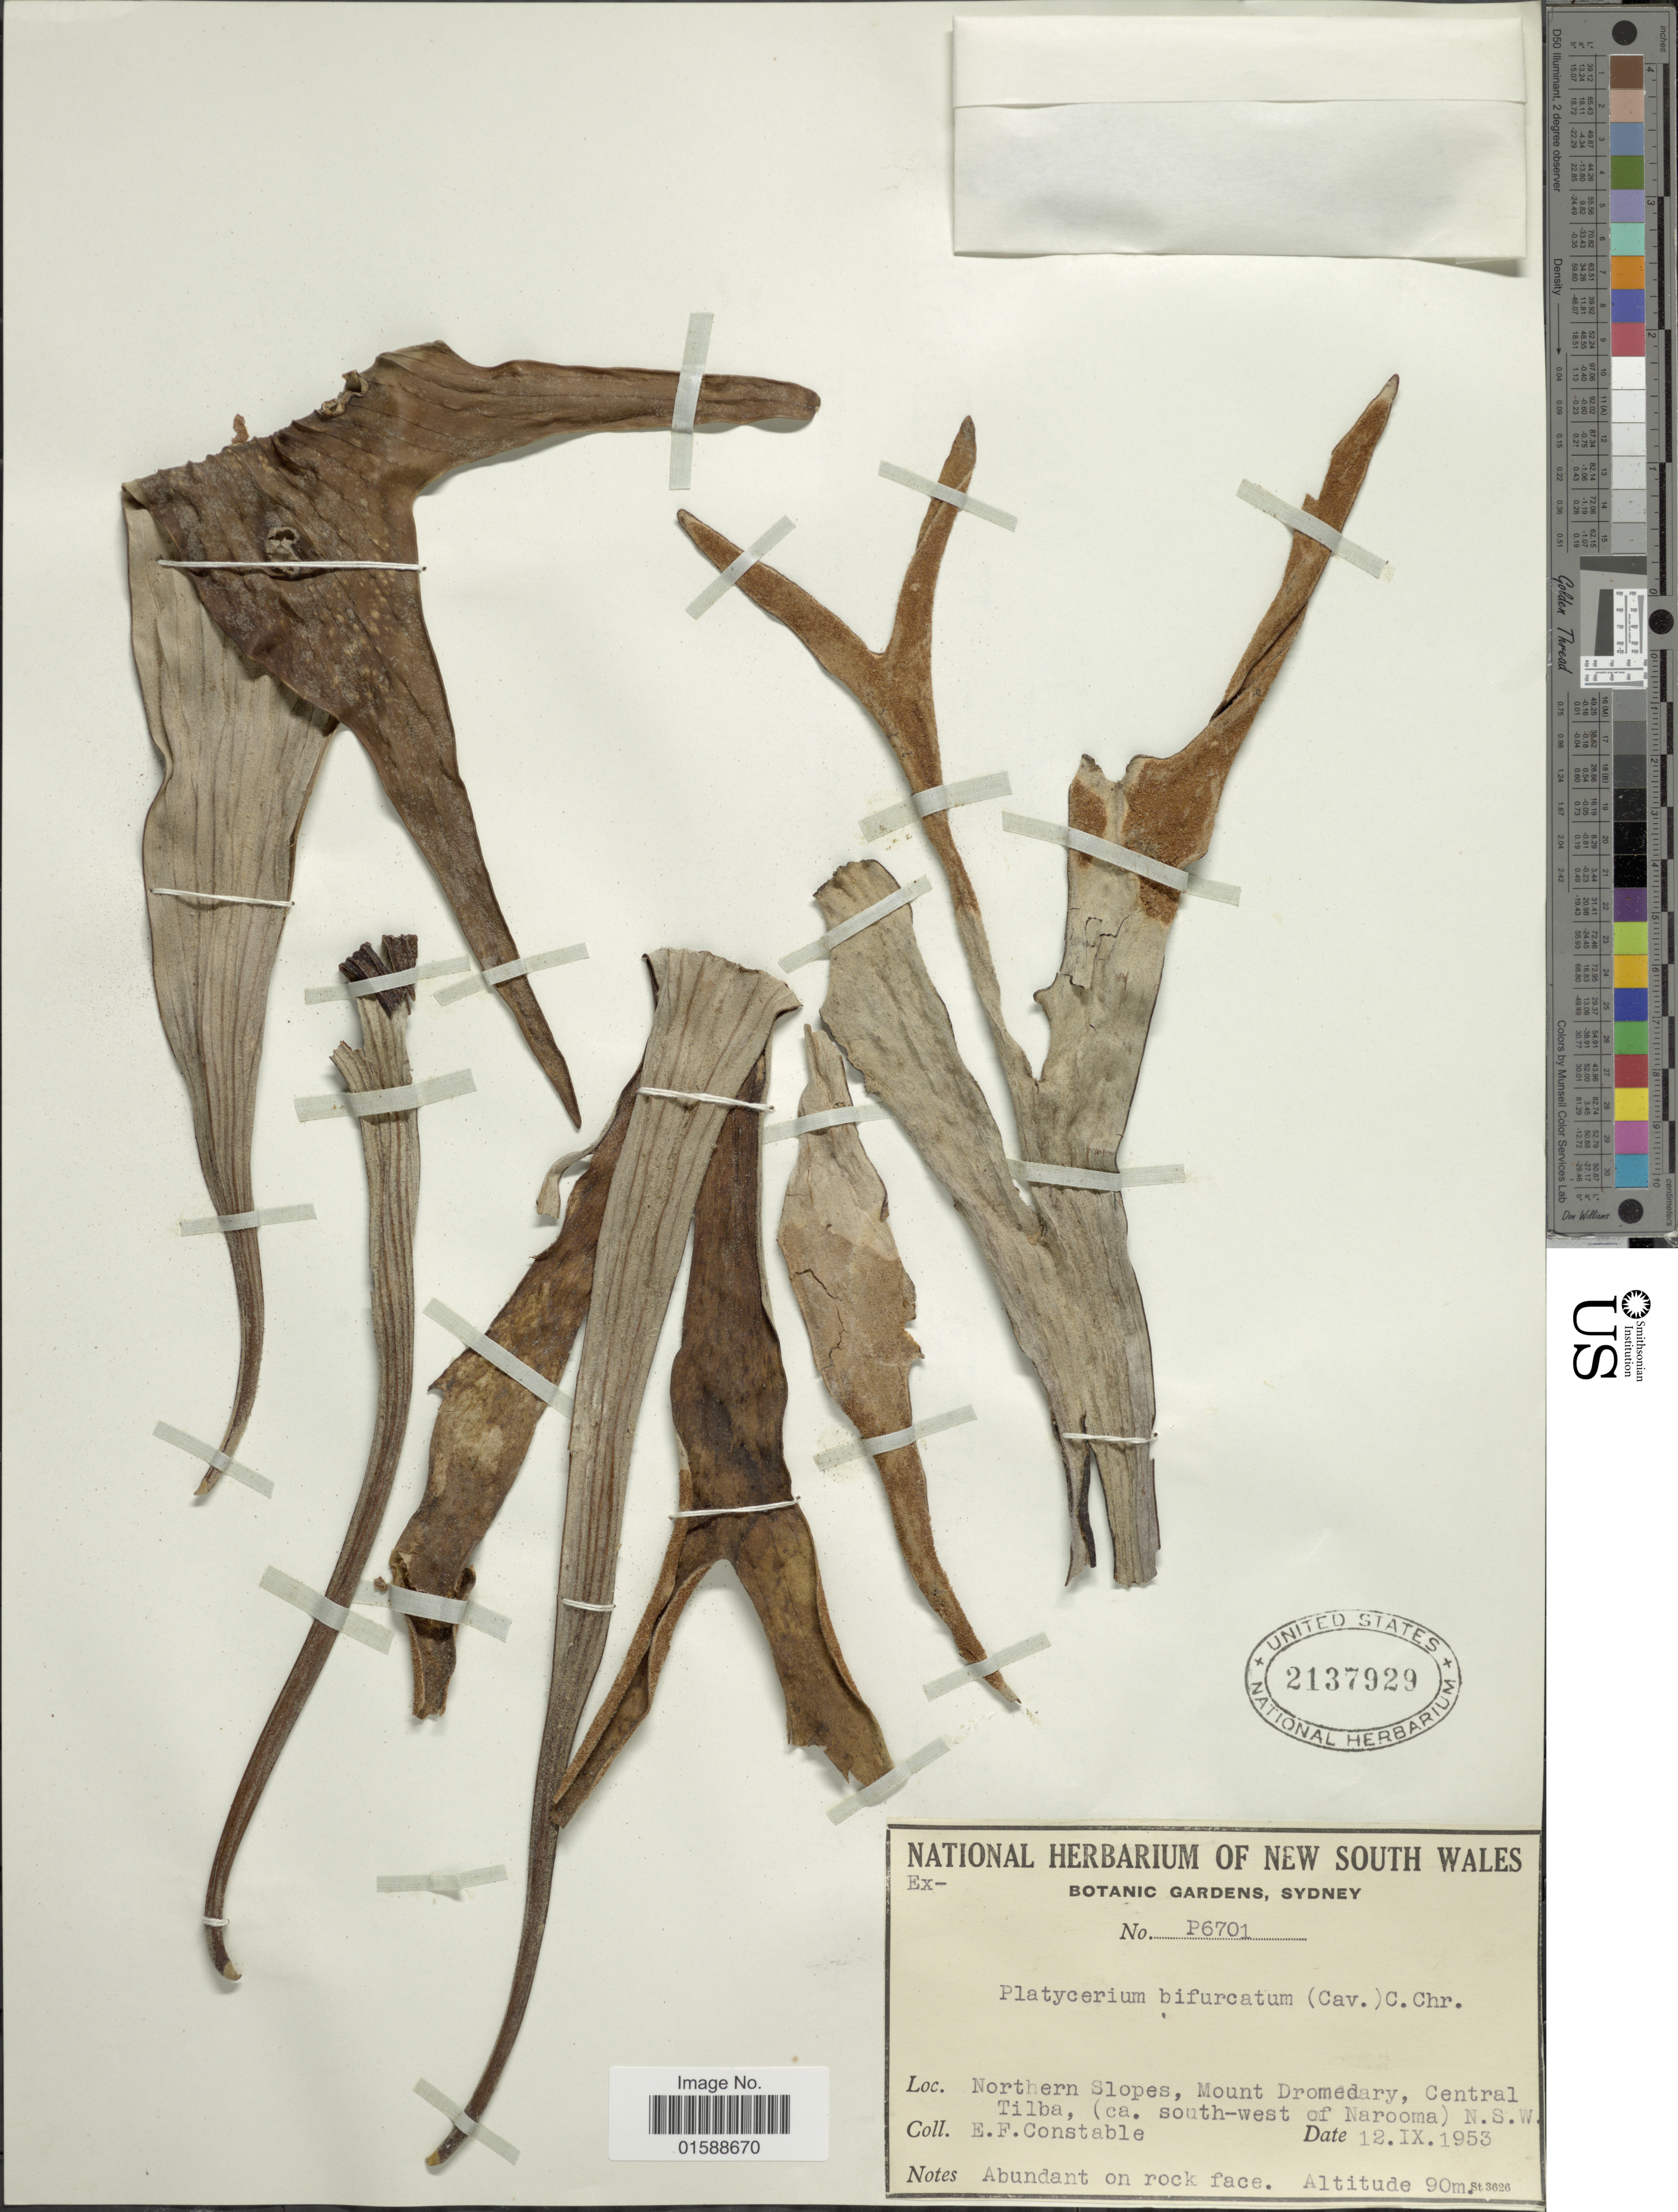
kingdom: Plantae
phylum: Tracheophyta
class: Polypodiopsida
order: Polypodiales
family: Polypodiaceae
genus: Platycerium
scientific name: Platycerium bifurcatum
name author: (Cav.) C. Chr.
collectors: E. F. Constable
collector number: P6701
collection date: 1953-09-12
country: Australia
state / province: New South Wales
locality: Northern Slopes, Mount Dromedary, Central Tilba, (ca. south-west of Narooma) N.S.W.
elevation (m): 90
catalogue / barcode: US 2137929